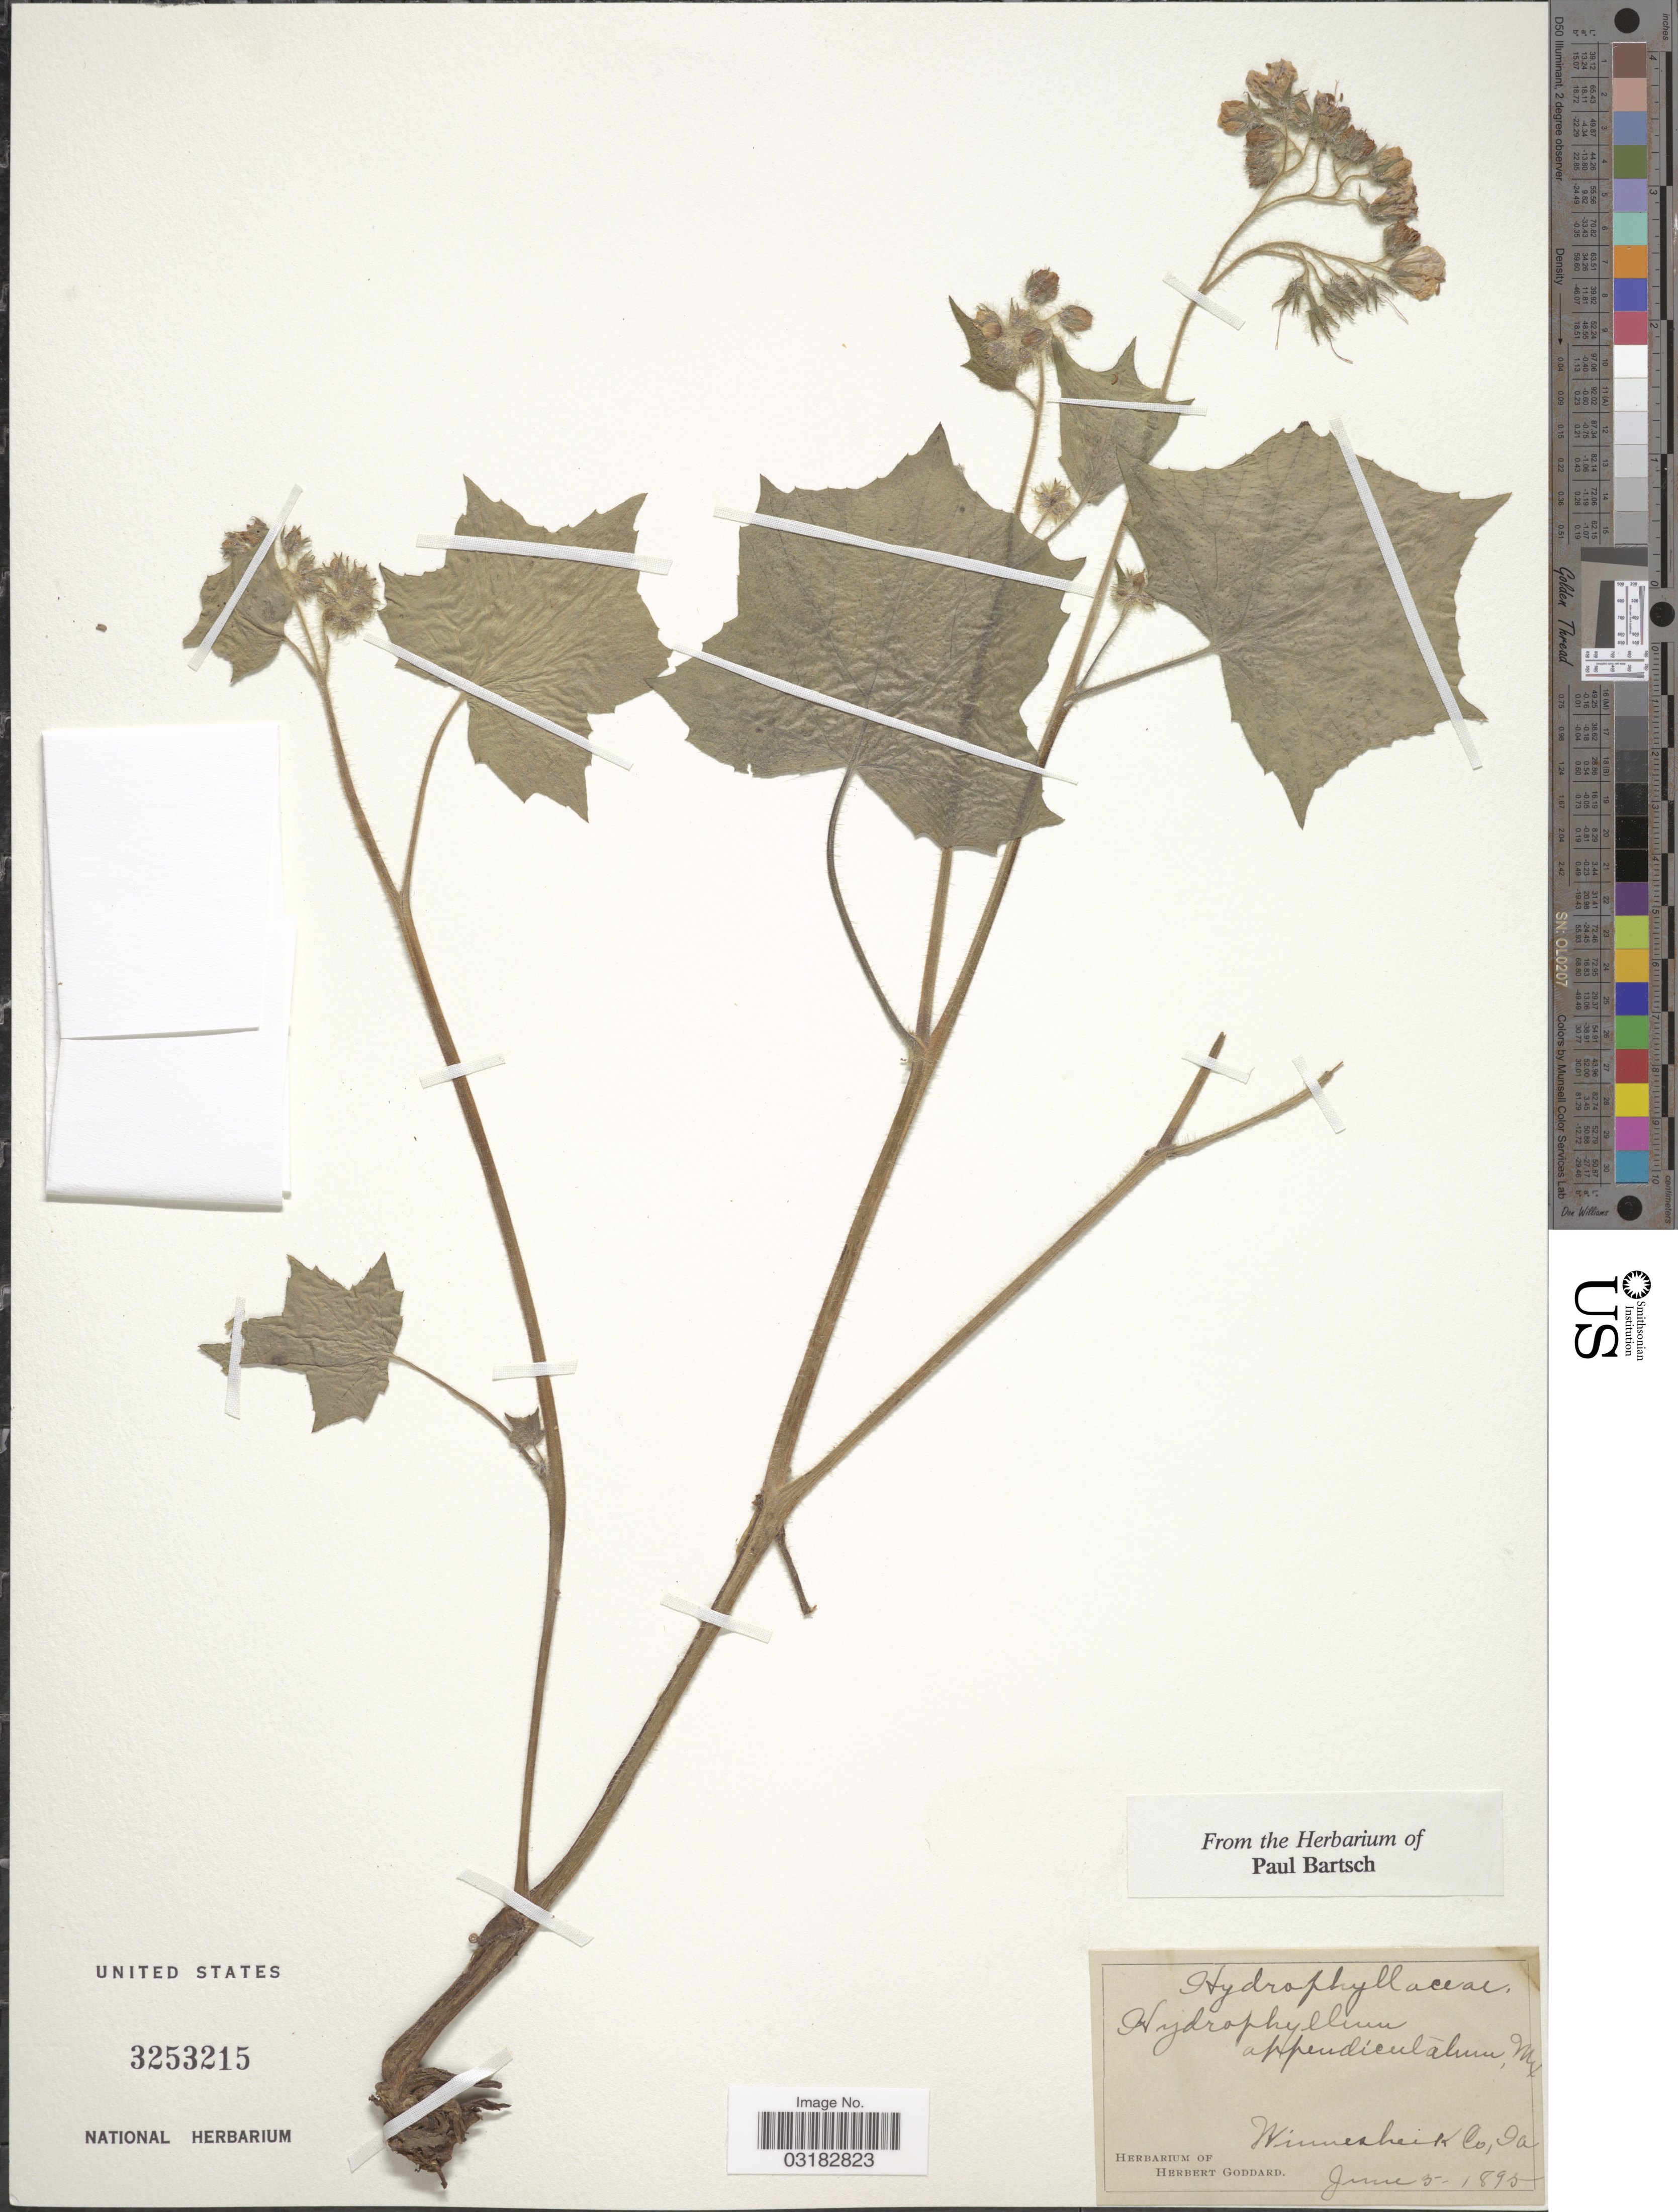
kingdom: Plantae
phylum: Tracheophyta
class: Magnoliopsida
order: Boraginales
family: Hydrophyllaceae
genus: Hydrophyllum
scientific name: Hydrophyllum appendiculatum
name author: Michx.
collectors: ex herb. Herbert Goddard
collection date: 1895-06-05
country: United States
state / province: Iowa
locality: Winneshiek Co.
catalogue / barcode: US 3253215